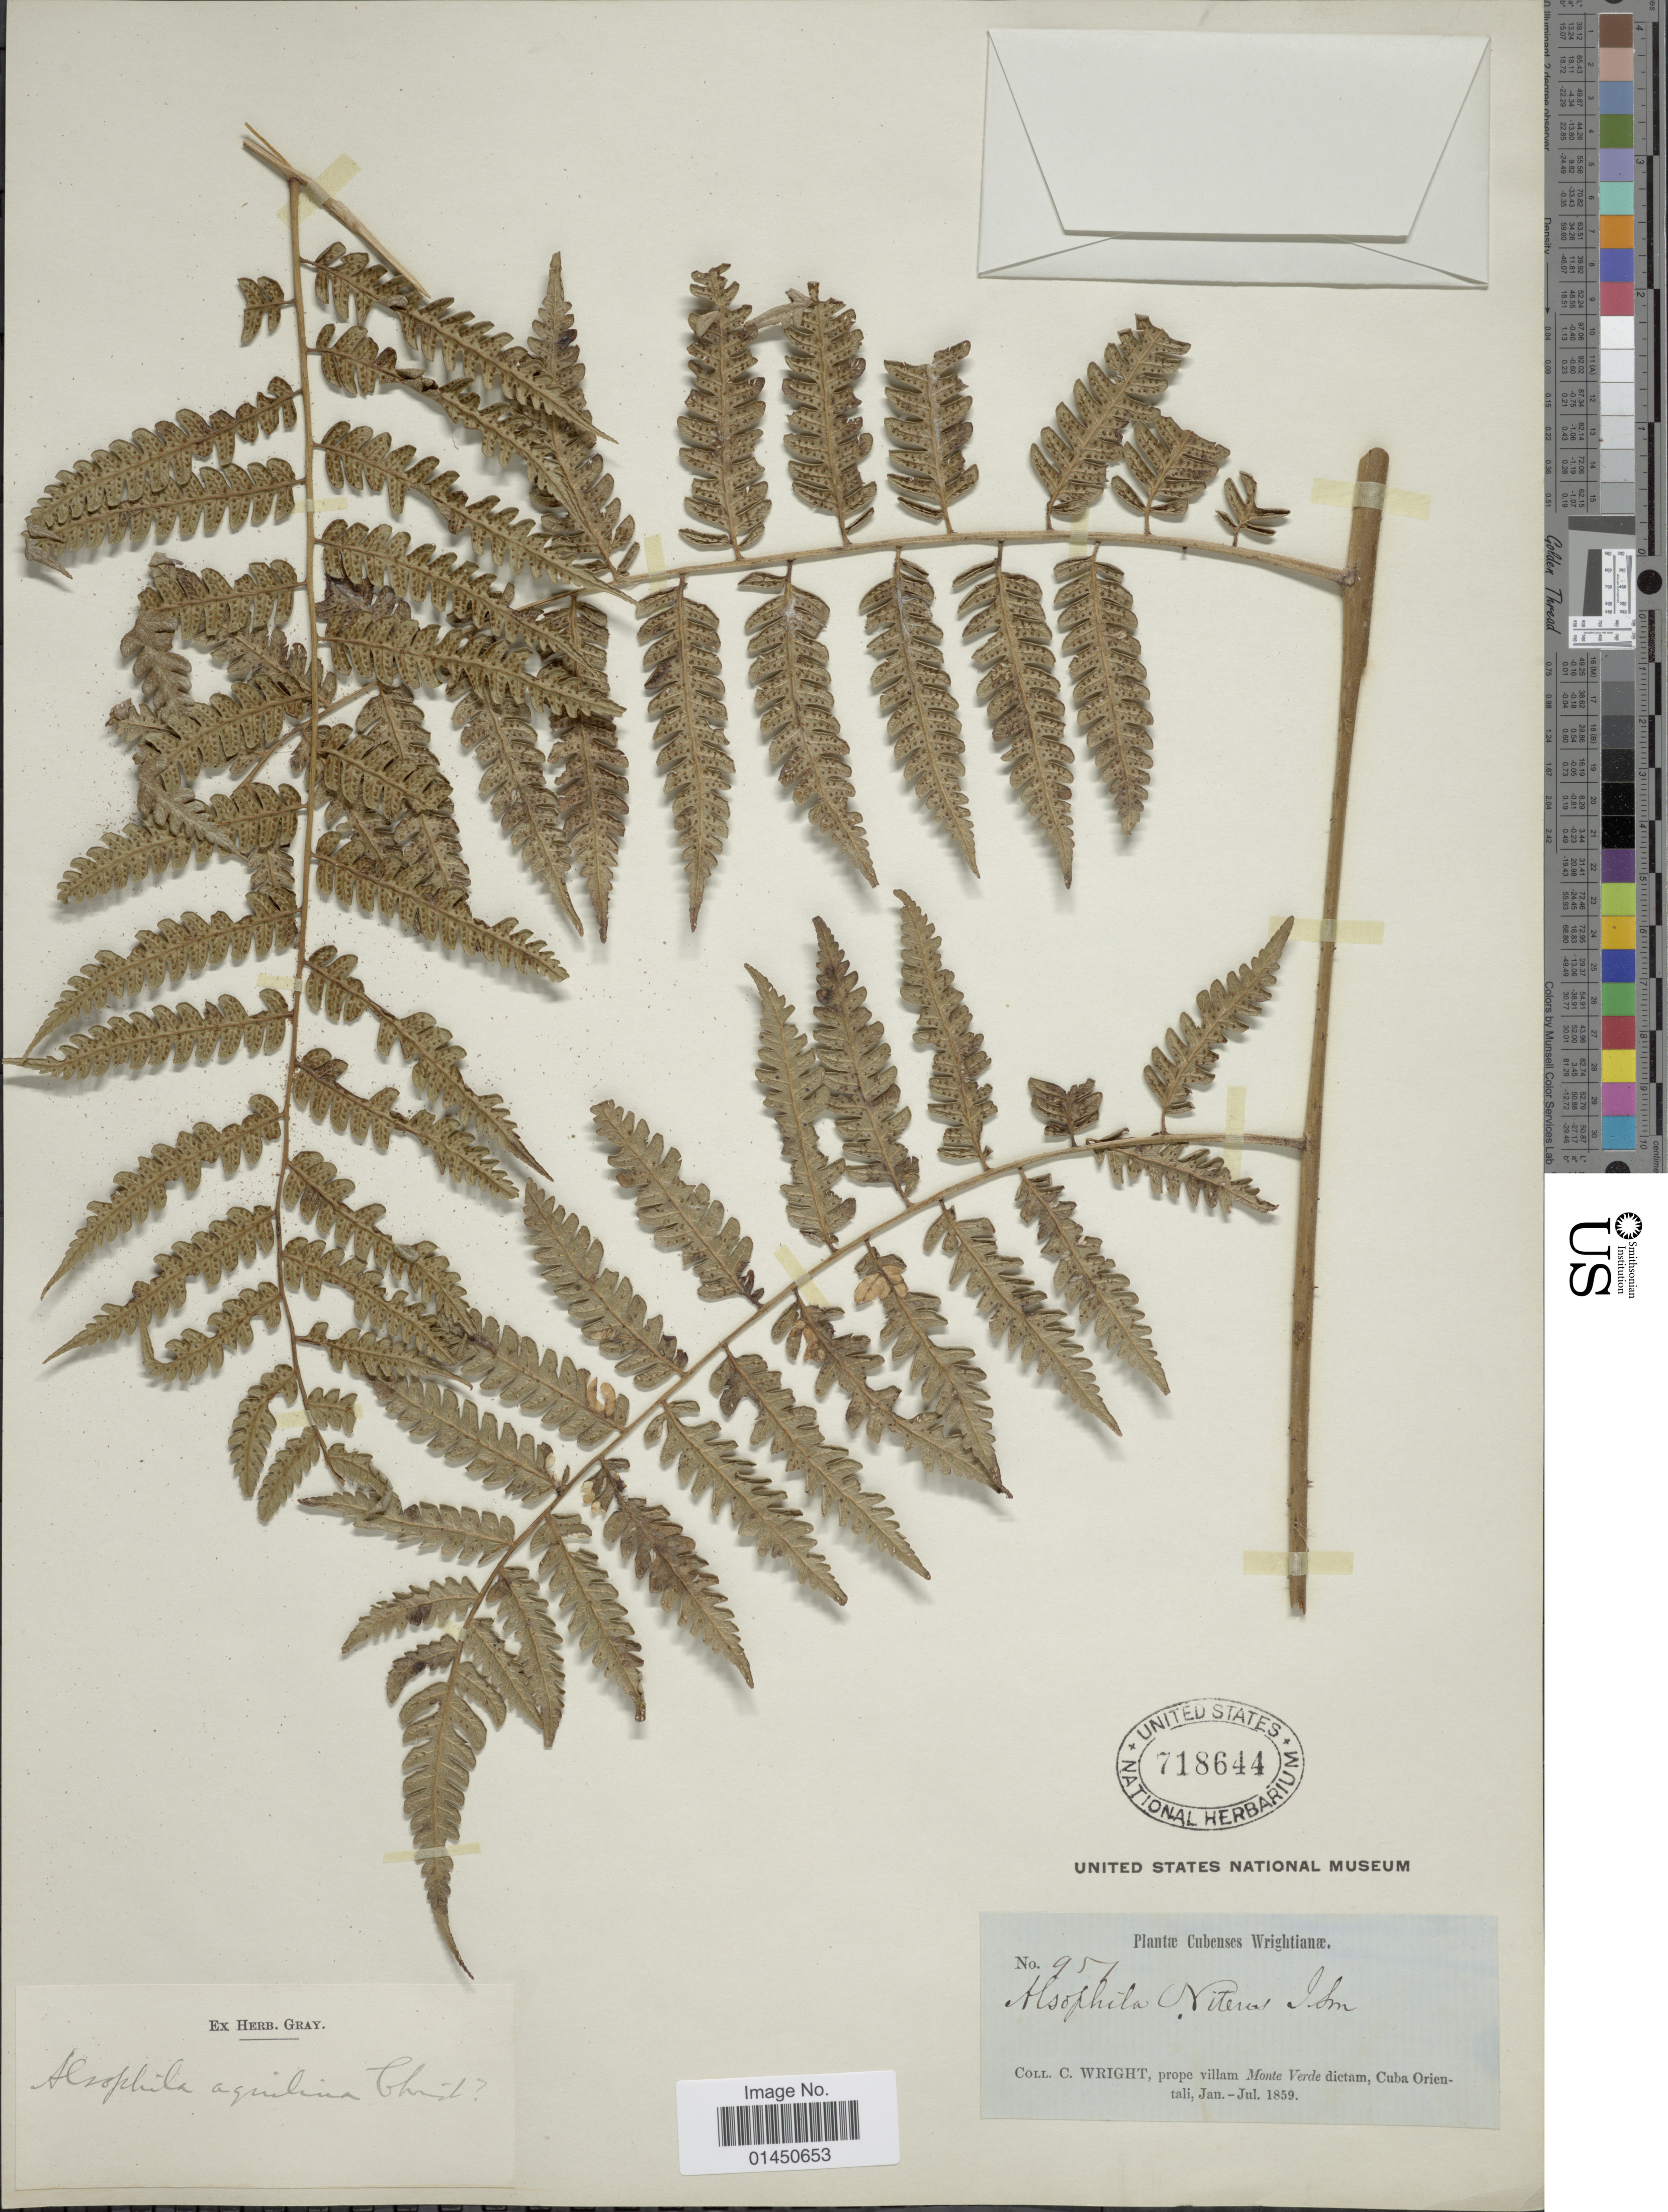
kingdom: Plantae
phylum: Tracheophyta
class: Polypodiopsida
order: Cyatheales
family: Cyatheaceae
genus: Cyathea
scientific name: Cyathea parvula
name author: (Jenman) Domin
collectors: C. Wright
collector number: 951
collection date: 1859-01/1859-07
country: Cuba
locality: Cubenses, prope villam Monte Verde dictam, Cuba Orientali.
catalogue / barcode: US 718644